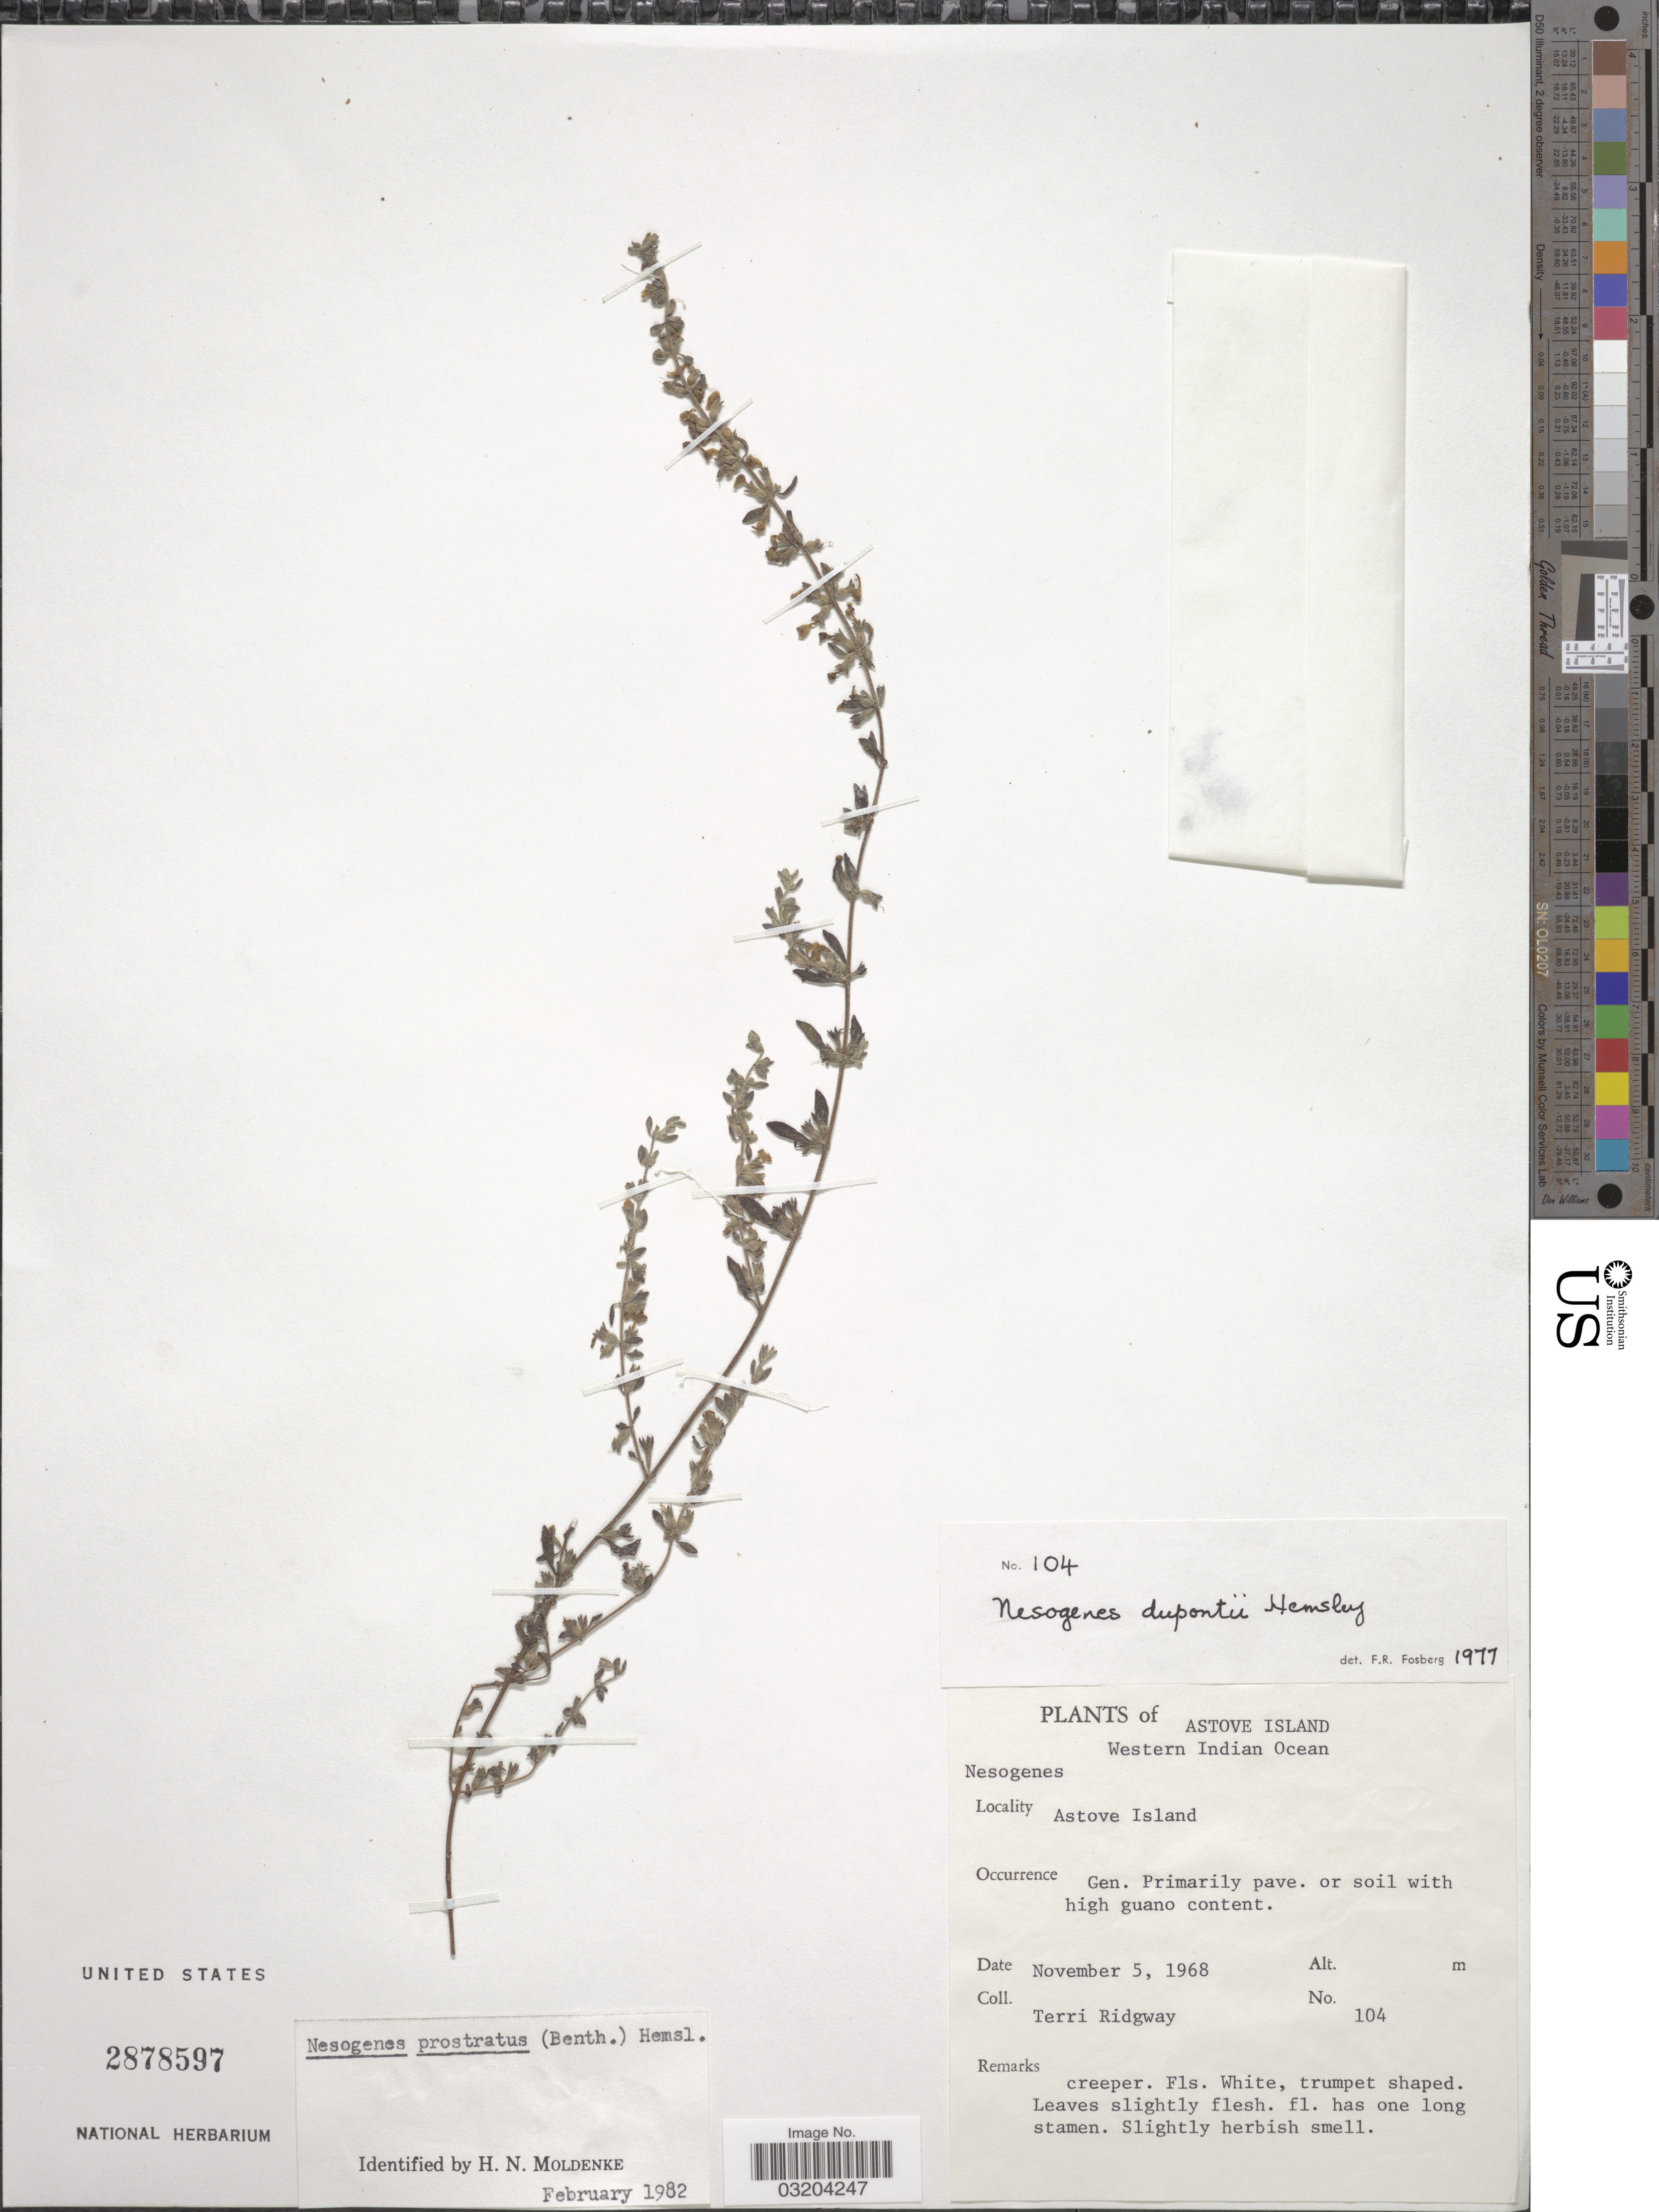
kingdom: Plantae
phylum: Tracheophyta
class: Magnoliopsida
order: Lamiales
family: Orobanchaceae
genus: Nesogenes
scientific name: Nesogenes prostrata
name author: (Benth.) Hemsl.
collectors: T. Ridgway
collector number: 104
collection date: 1968-11-05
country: Seychelles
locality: Astove Island. Western Indian Ocean. Astove Island.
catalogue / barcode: US 2878597